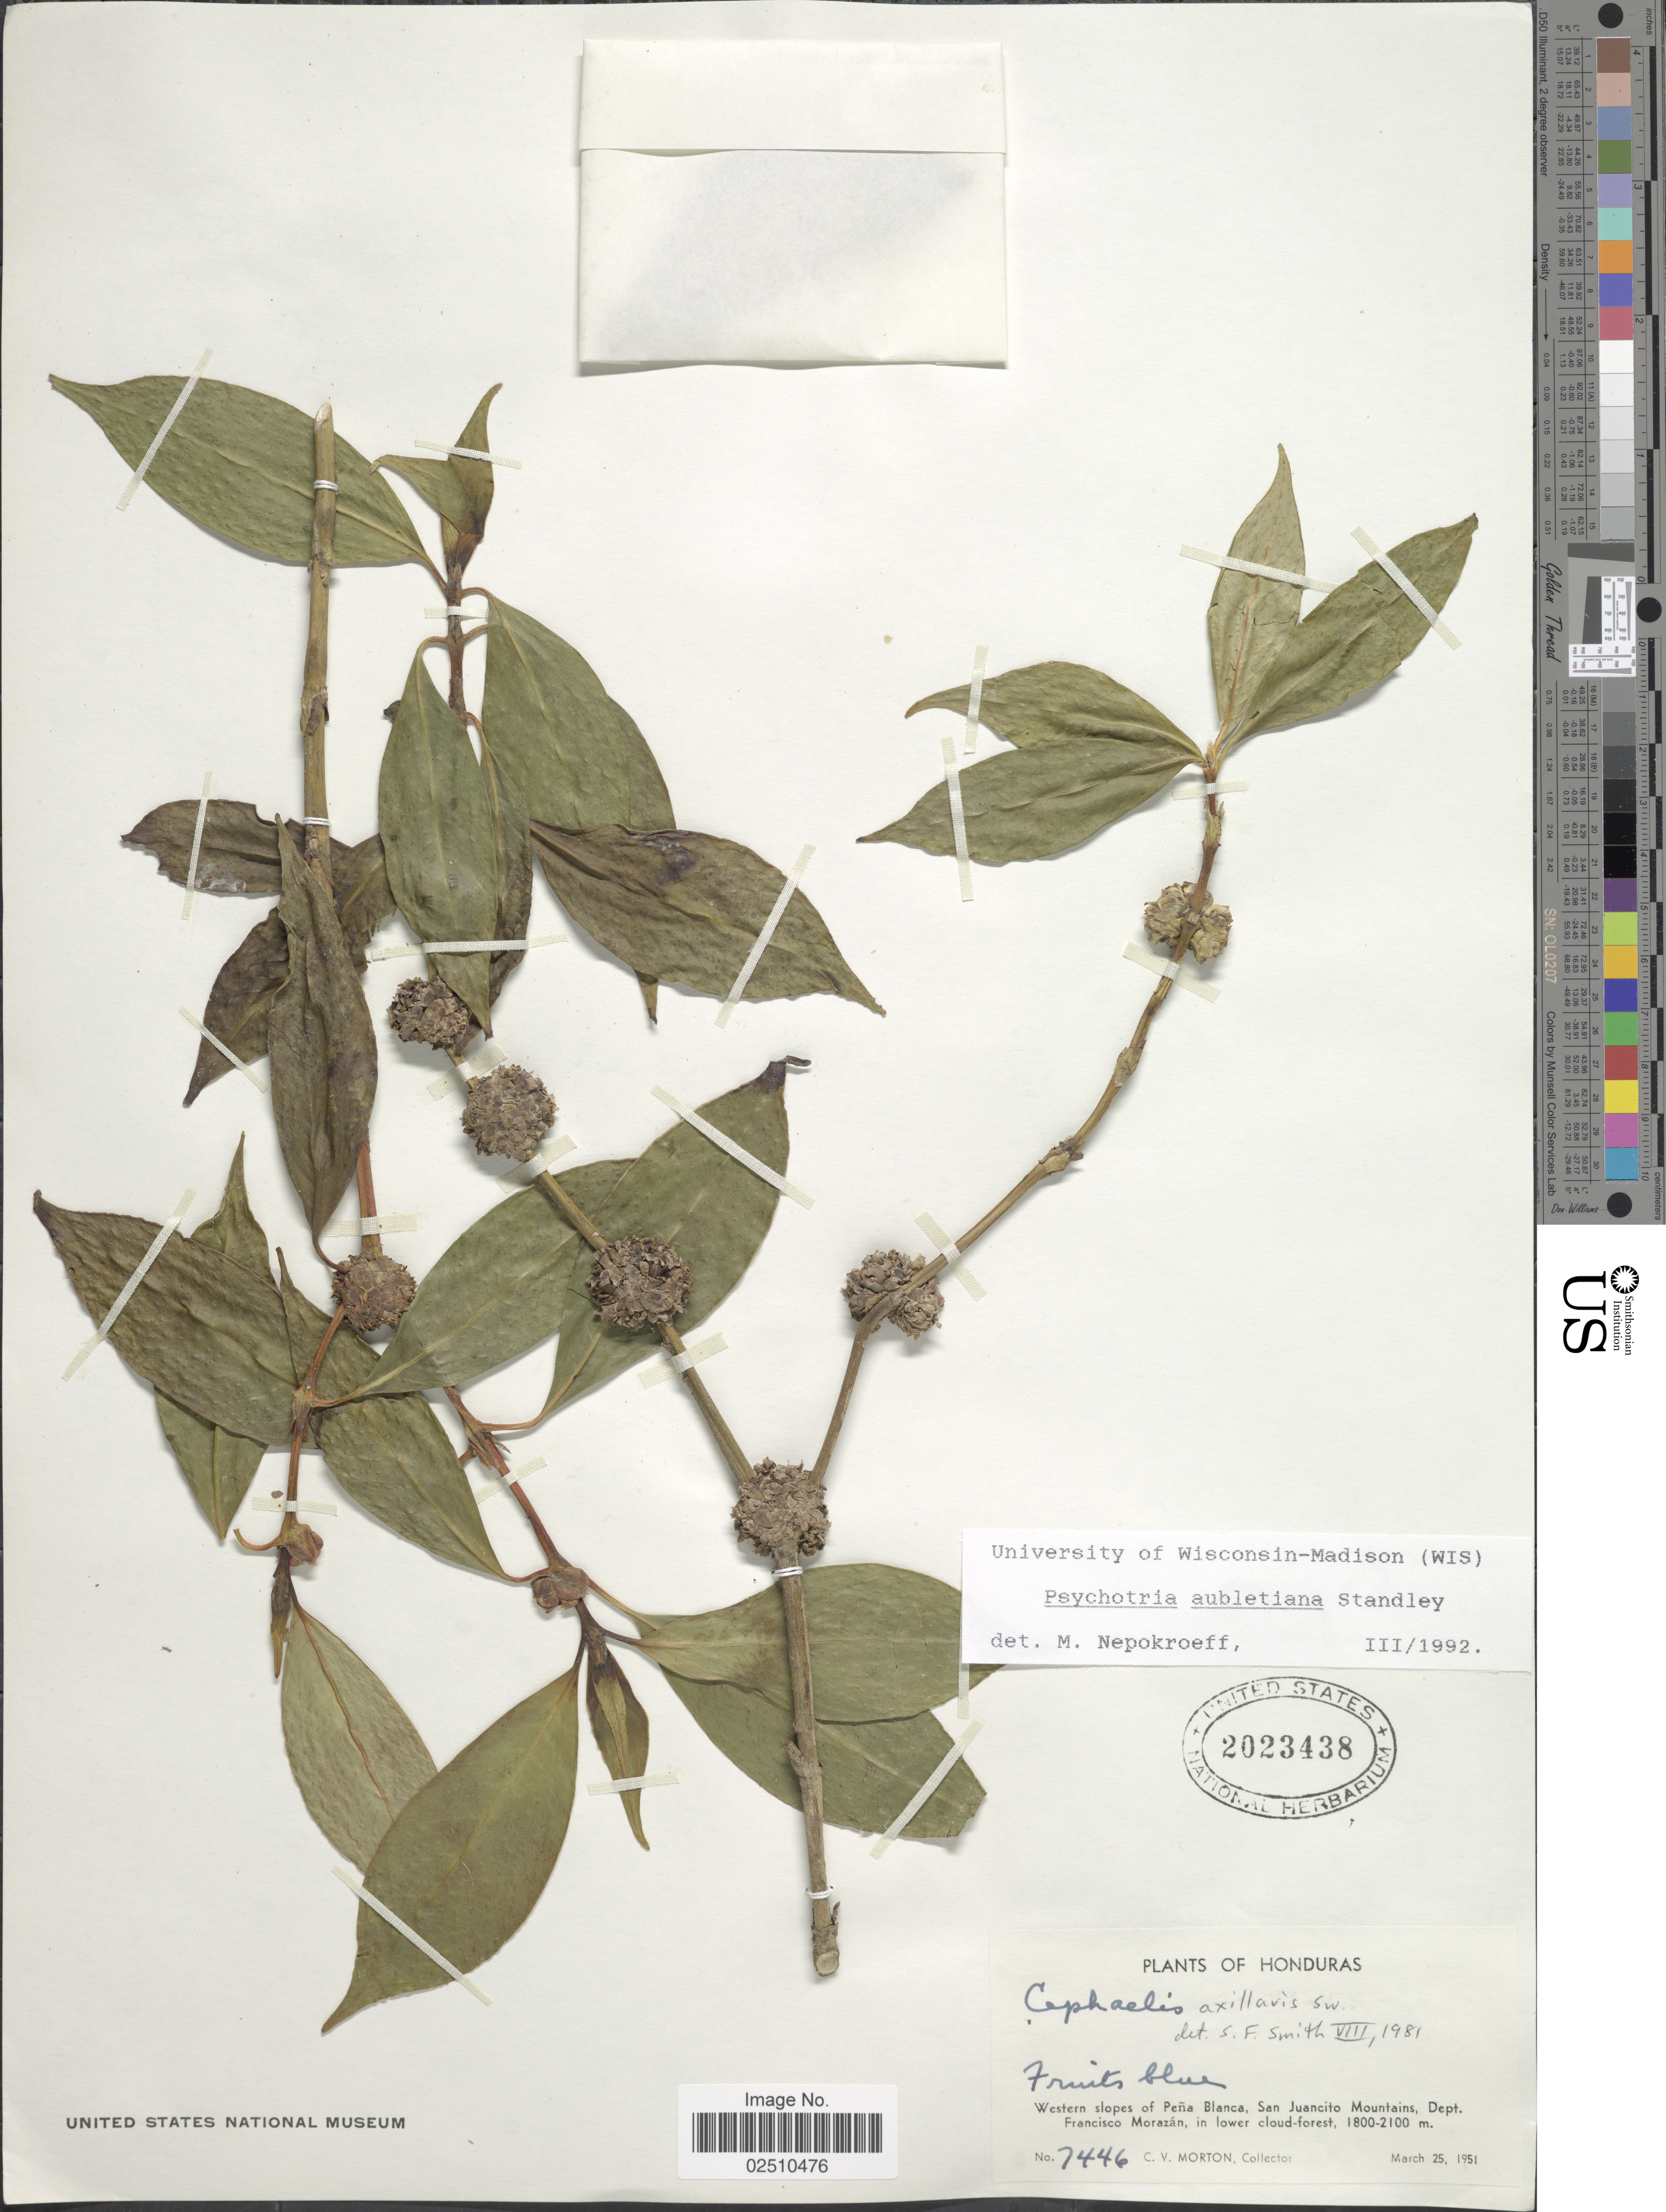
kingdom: Plantae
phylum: Tracheophyta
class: Magnoliopsida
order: Gentianales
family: Rubiaceae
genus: Psychotria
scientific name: Psychotria aubletiana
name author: Steyerm.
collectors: C. V. Morton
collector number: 7446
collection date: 1951-03-25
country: Honduras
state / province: Fco. Morazán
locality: Western slopes of Pena Blanca, San Juancito Mountains, Dept. Francisco Morazan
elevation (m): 1800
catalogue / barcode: US 2023438